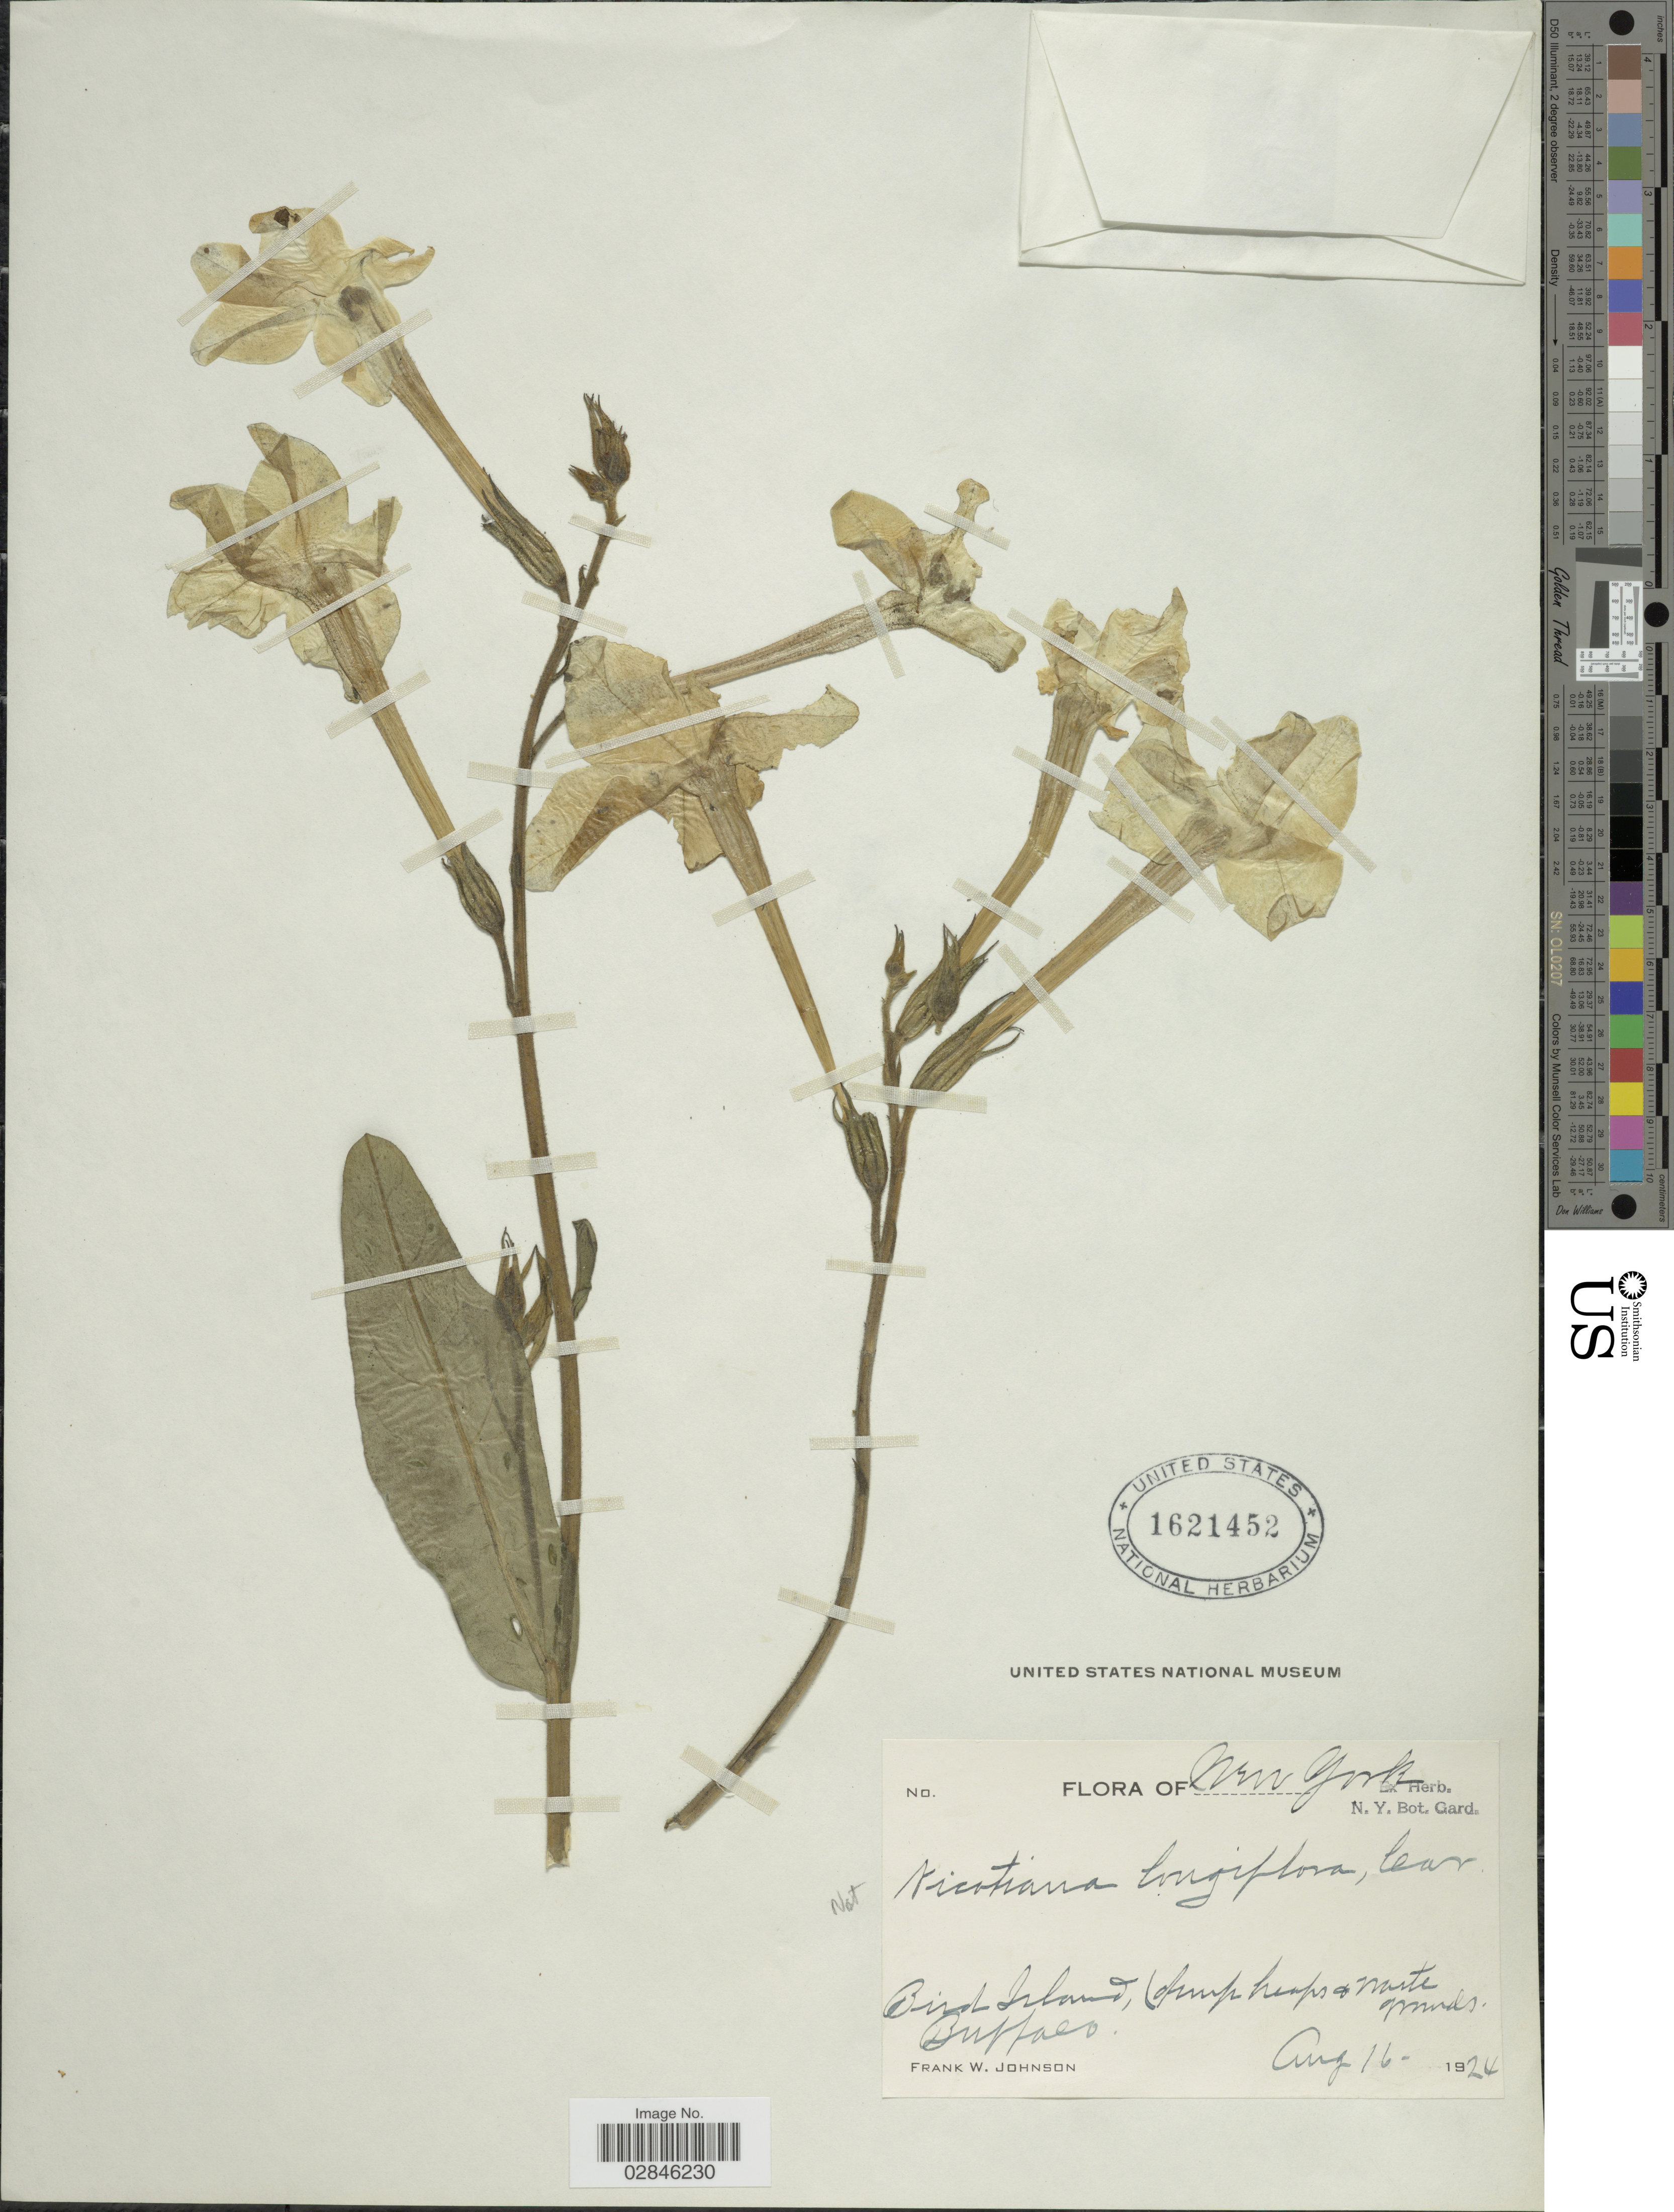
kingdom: Plantae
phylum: Tracheophyta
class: Magnoliopsida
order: Solanales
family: Solanaceae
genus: Nicotiana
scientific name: Nicotiana longiflora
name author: Cav.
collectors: F. W. Johnson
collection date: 1924-08-16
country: United States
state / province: New York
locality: Bird Island, Buffalo.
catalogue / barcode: US 1621452